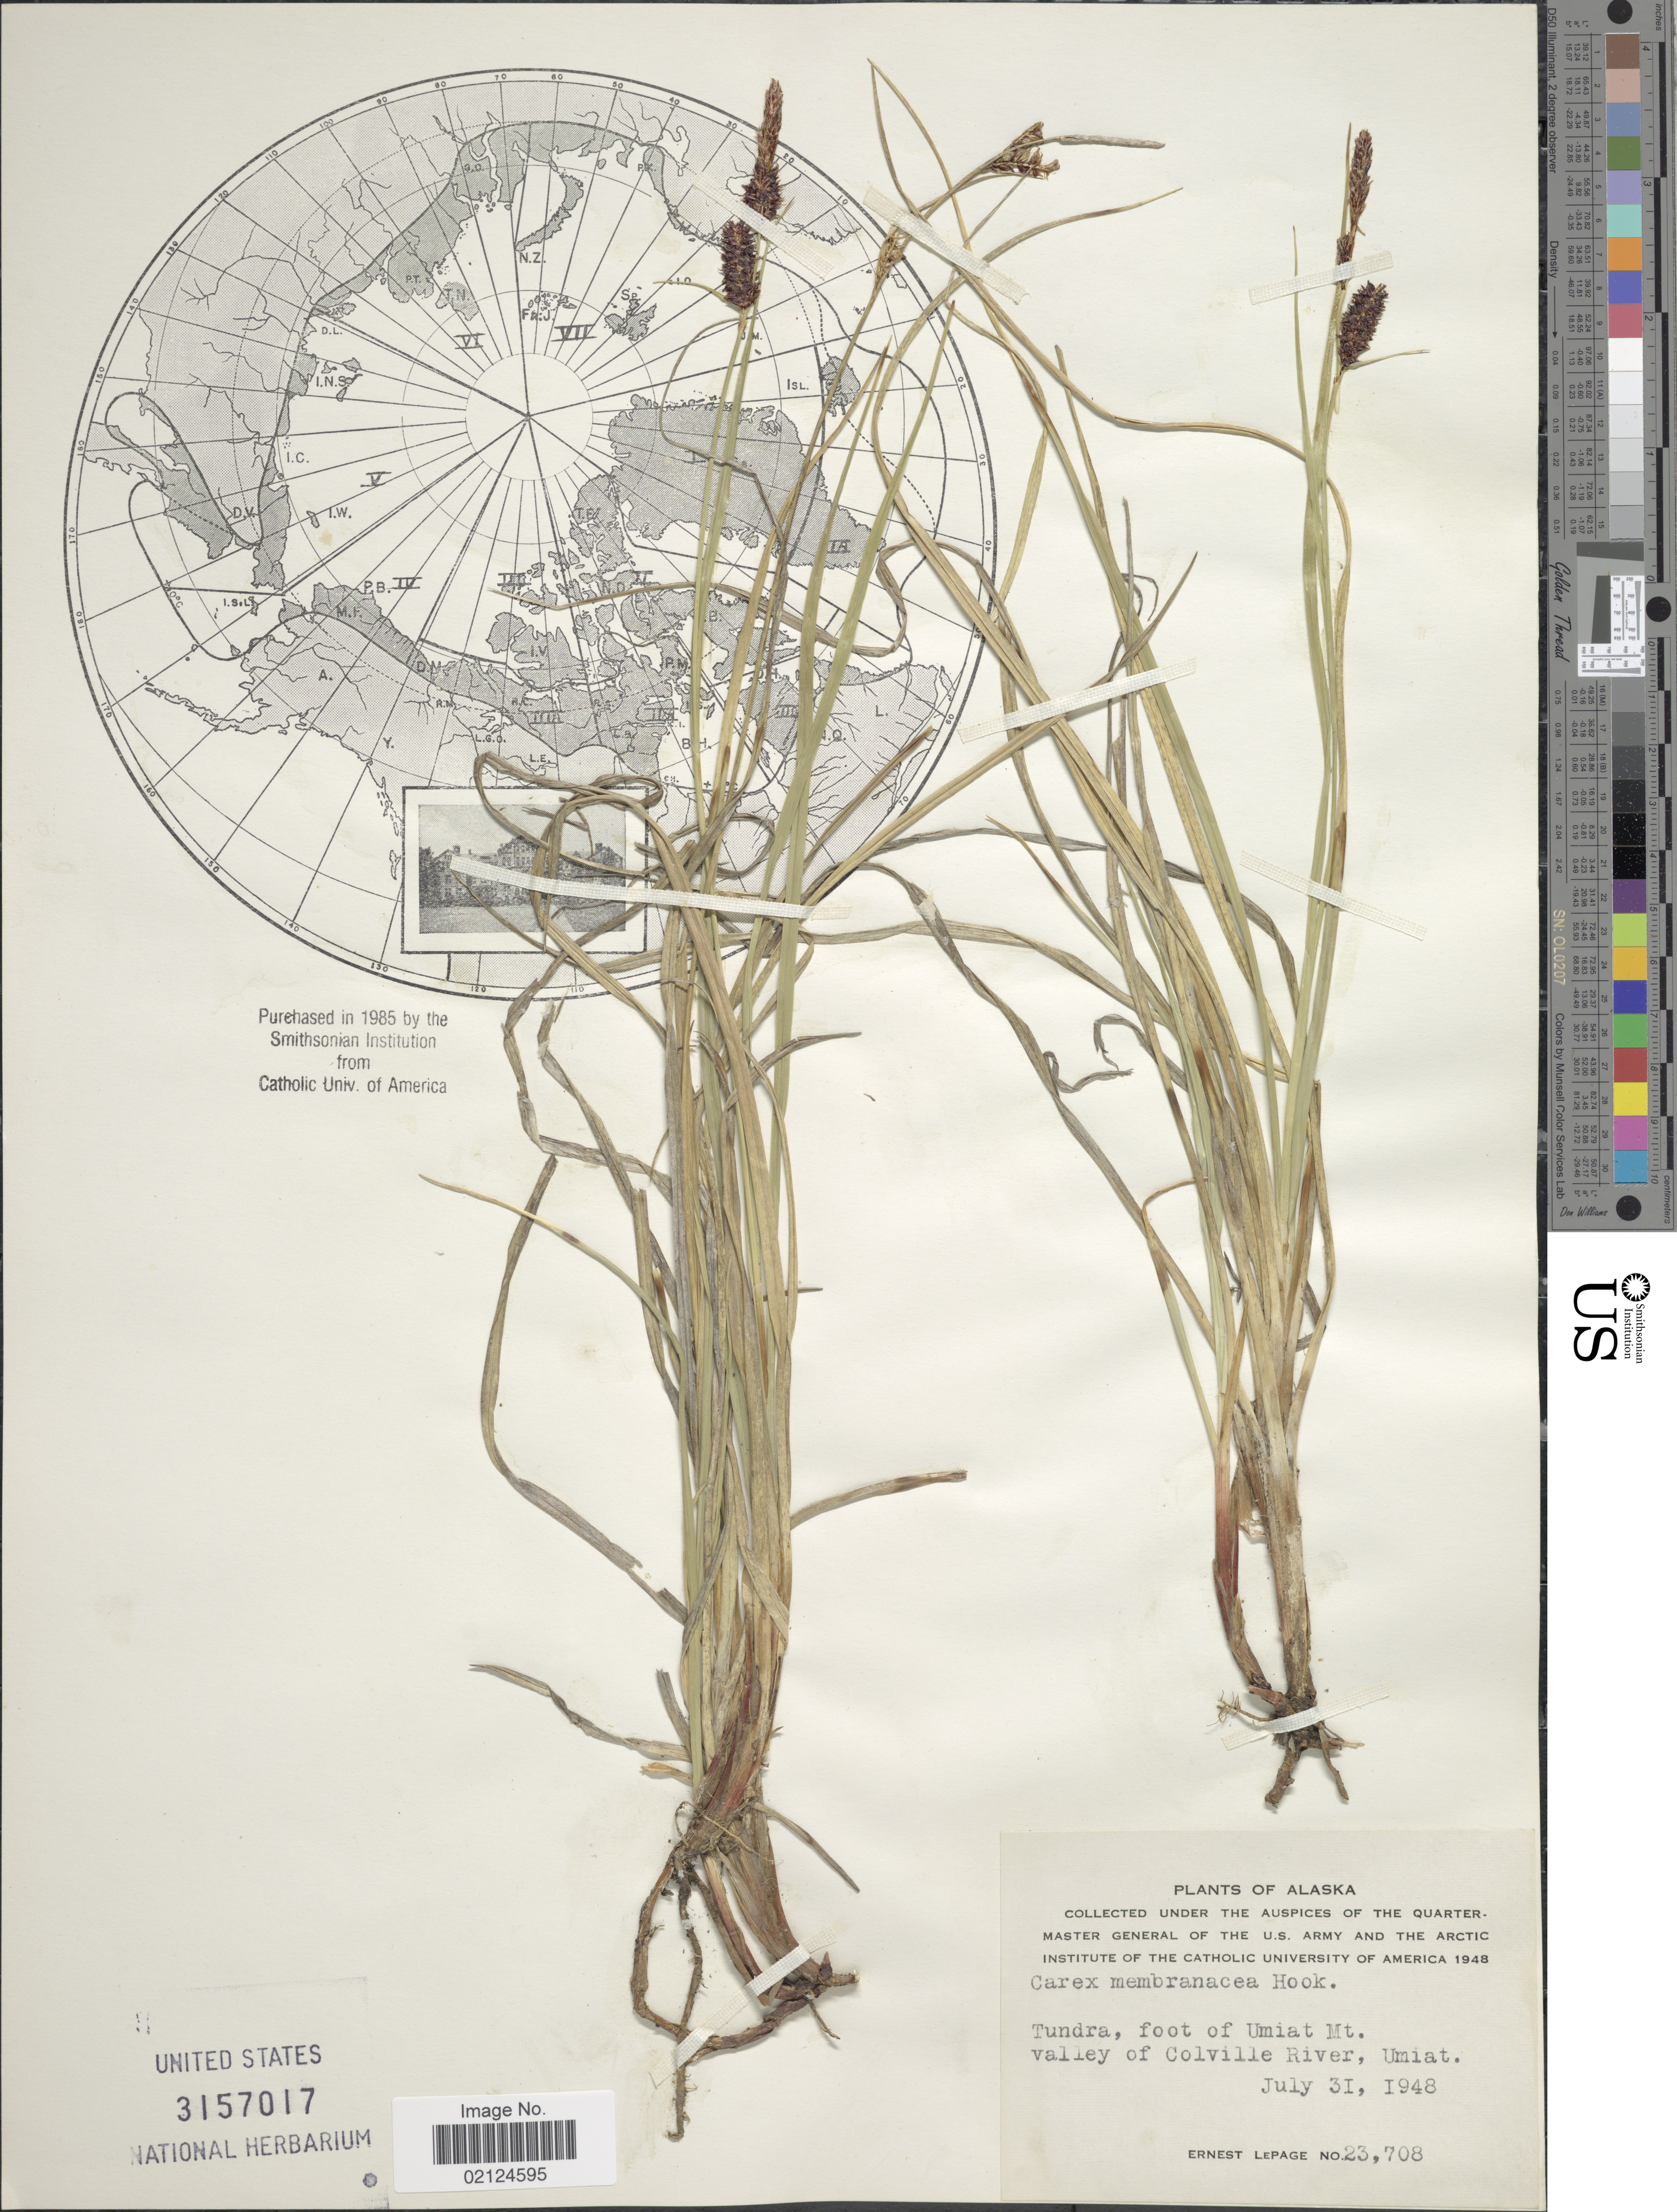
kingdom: Plantae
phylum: Tracheophyta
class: Liliopsida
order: Poales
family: Cyperaceae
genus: Carex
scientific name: Carex membranacea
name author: Hook.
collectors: E. Lepage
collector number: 23708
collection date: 1948-07-31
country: United States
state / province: Alaska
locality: Tundra, foot of Umiat, valley of Colville River, Umiat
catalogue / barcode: US 3157017